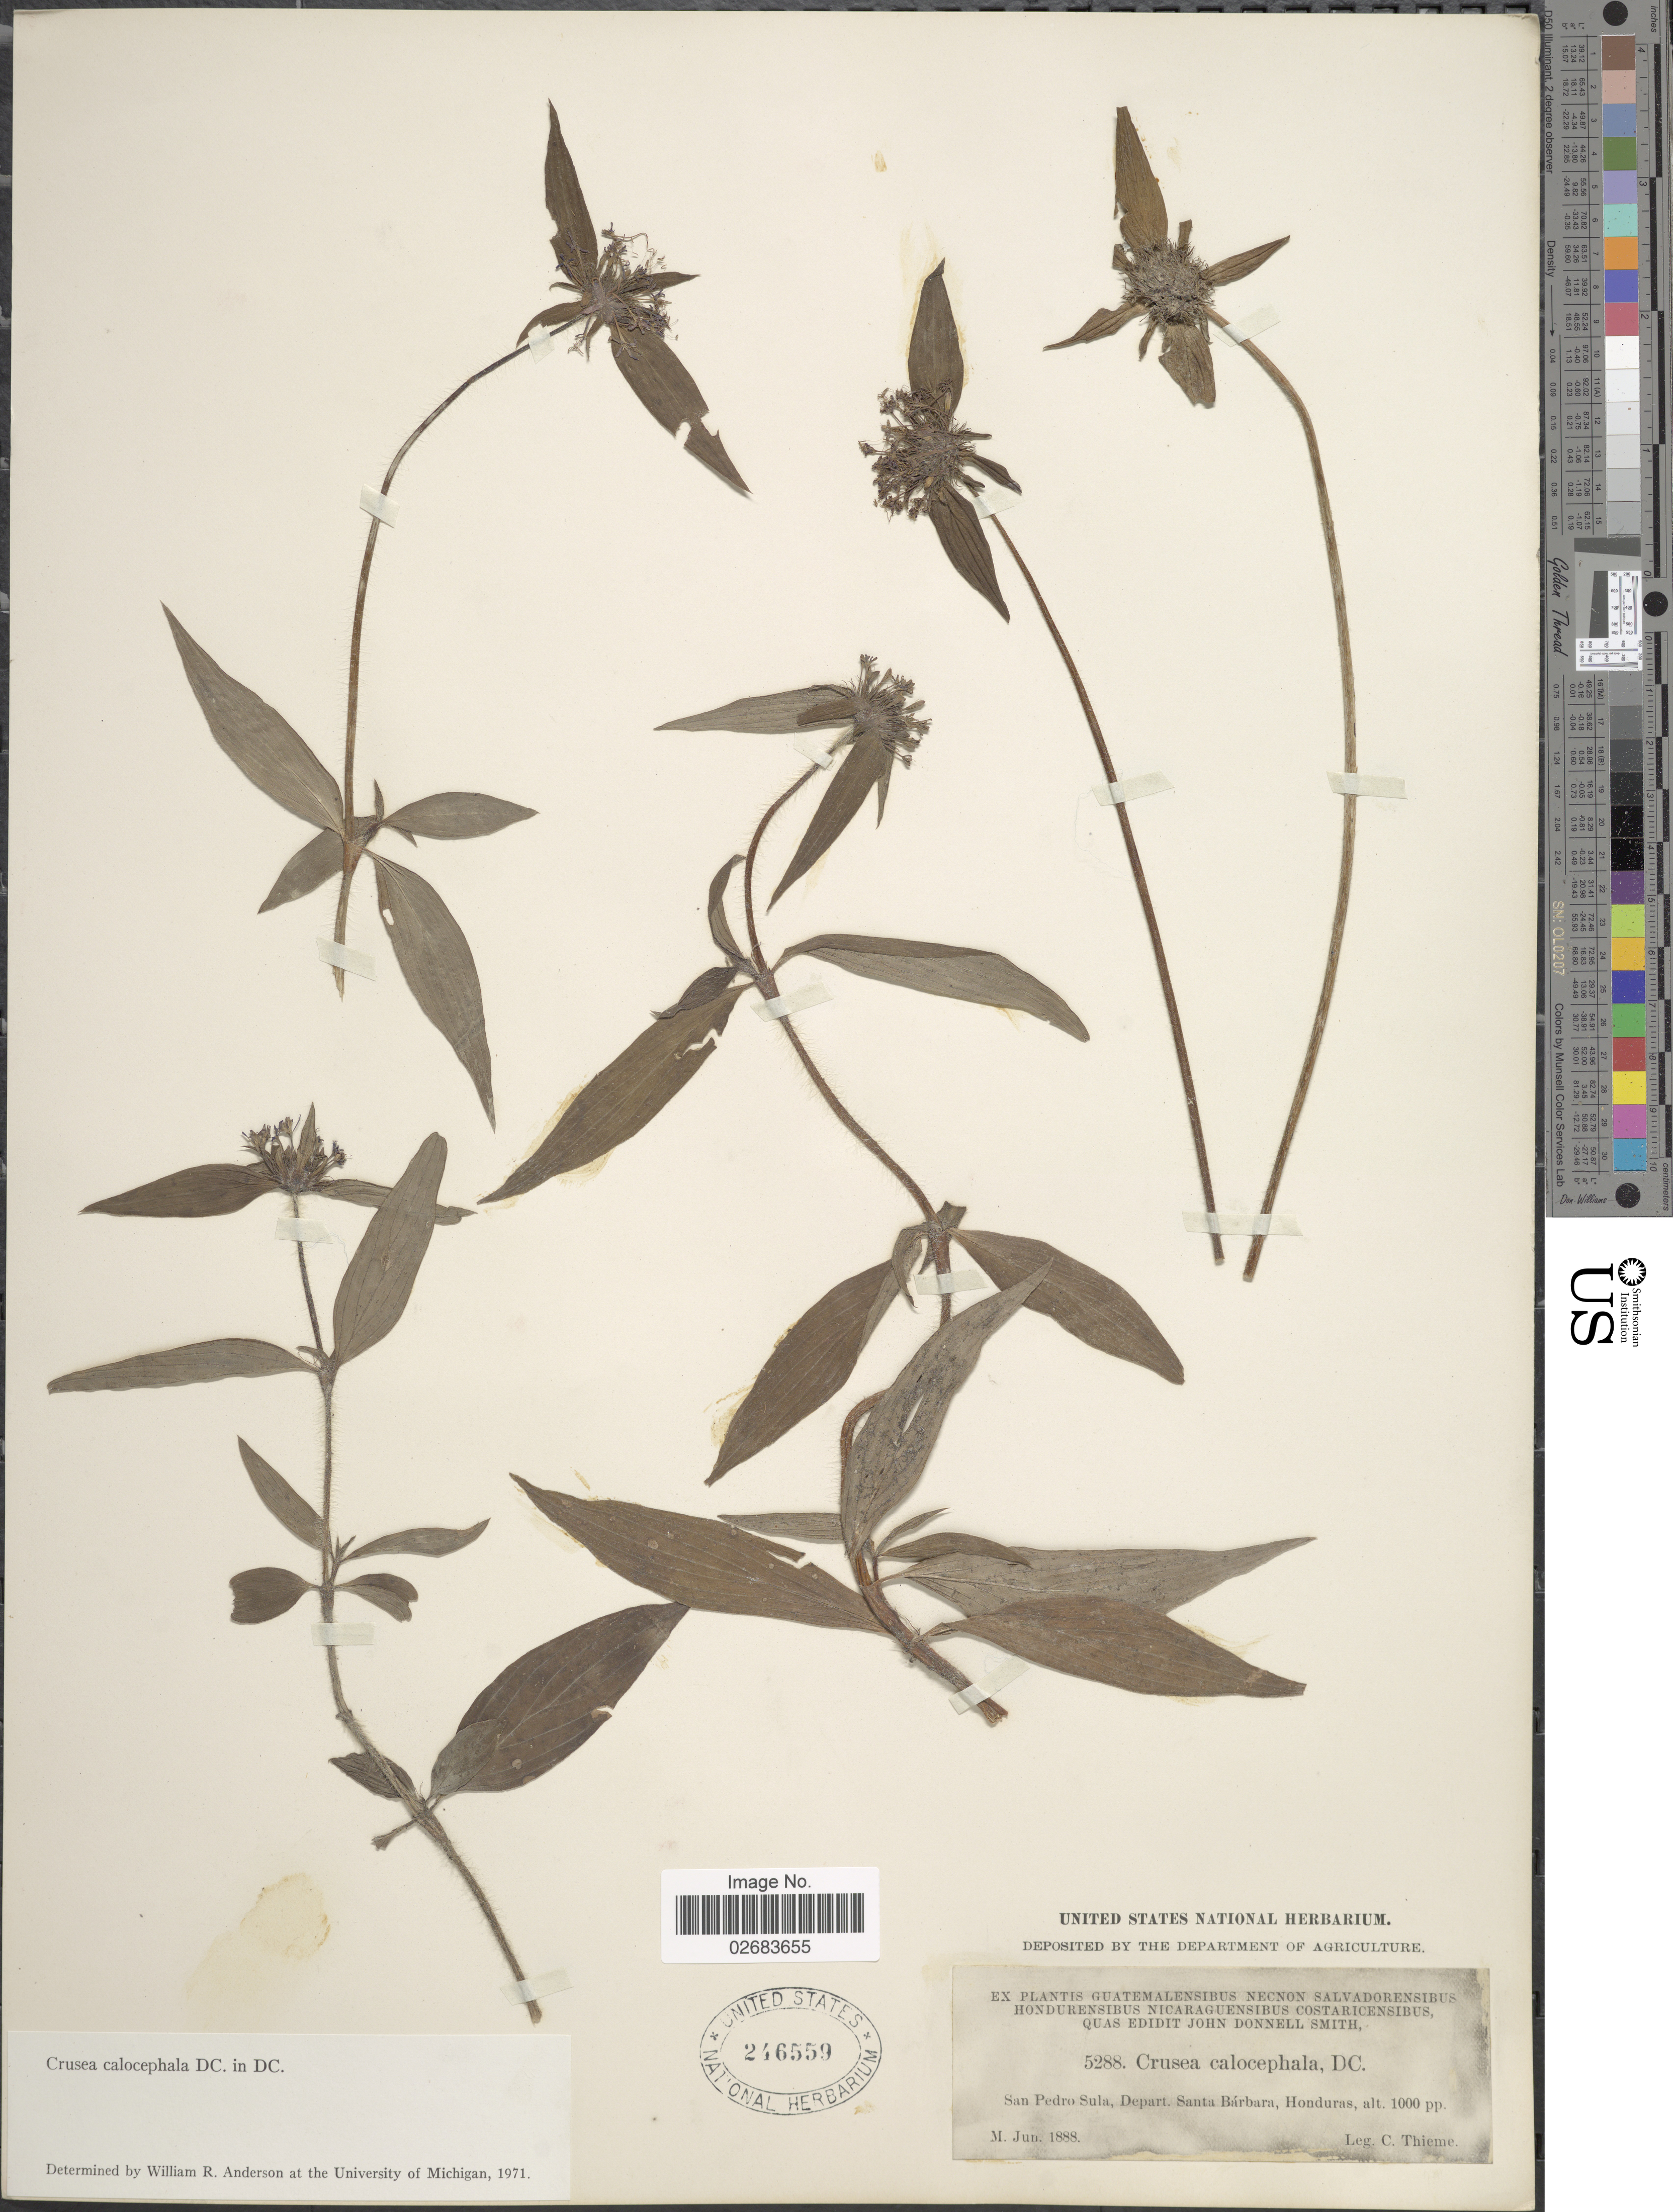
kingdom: Plantae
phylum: Tracheophyta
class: Magnoliopsida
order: Gentianales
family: Rubiaceae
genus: Crusea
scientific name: Crusea calocephala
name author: DC.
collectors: C. Thieme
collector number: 5288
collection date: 1888-06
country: Honduras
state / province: Cortés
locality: San Pedro Sula, Dept. Santa Bárbara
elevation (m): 305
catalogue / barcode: US 246559